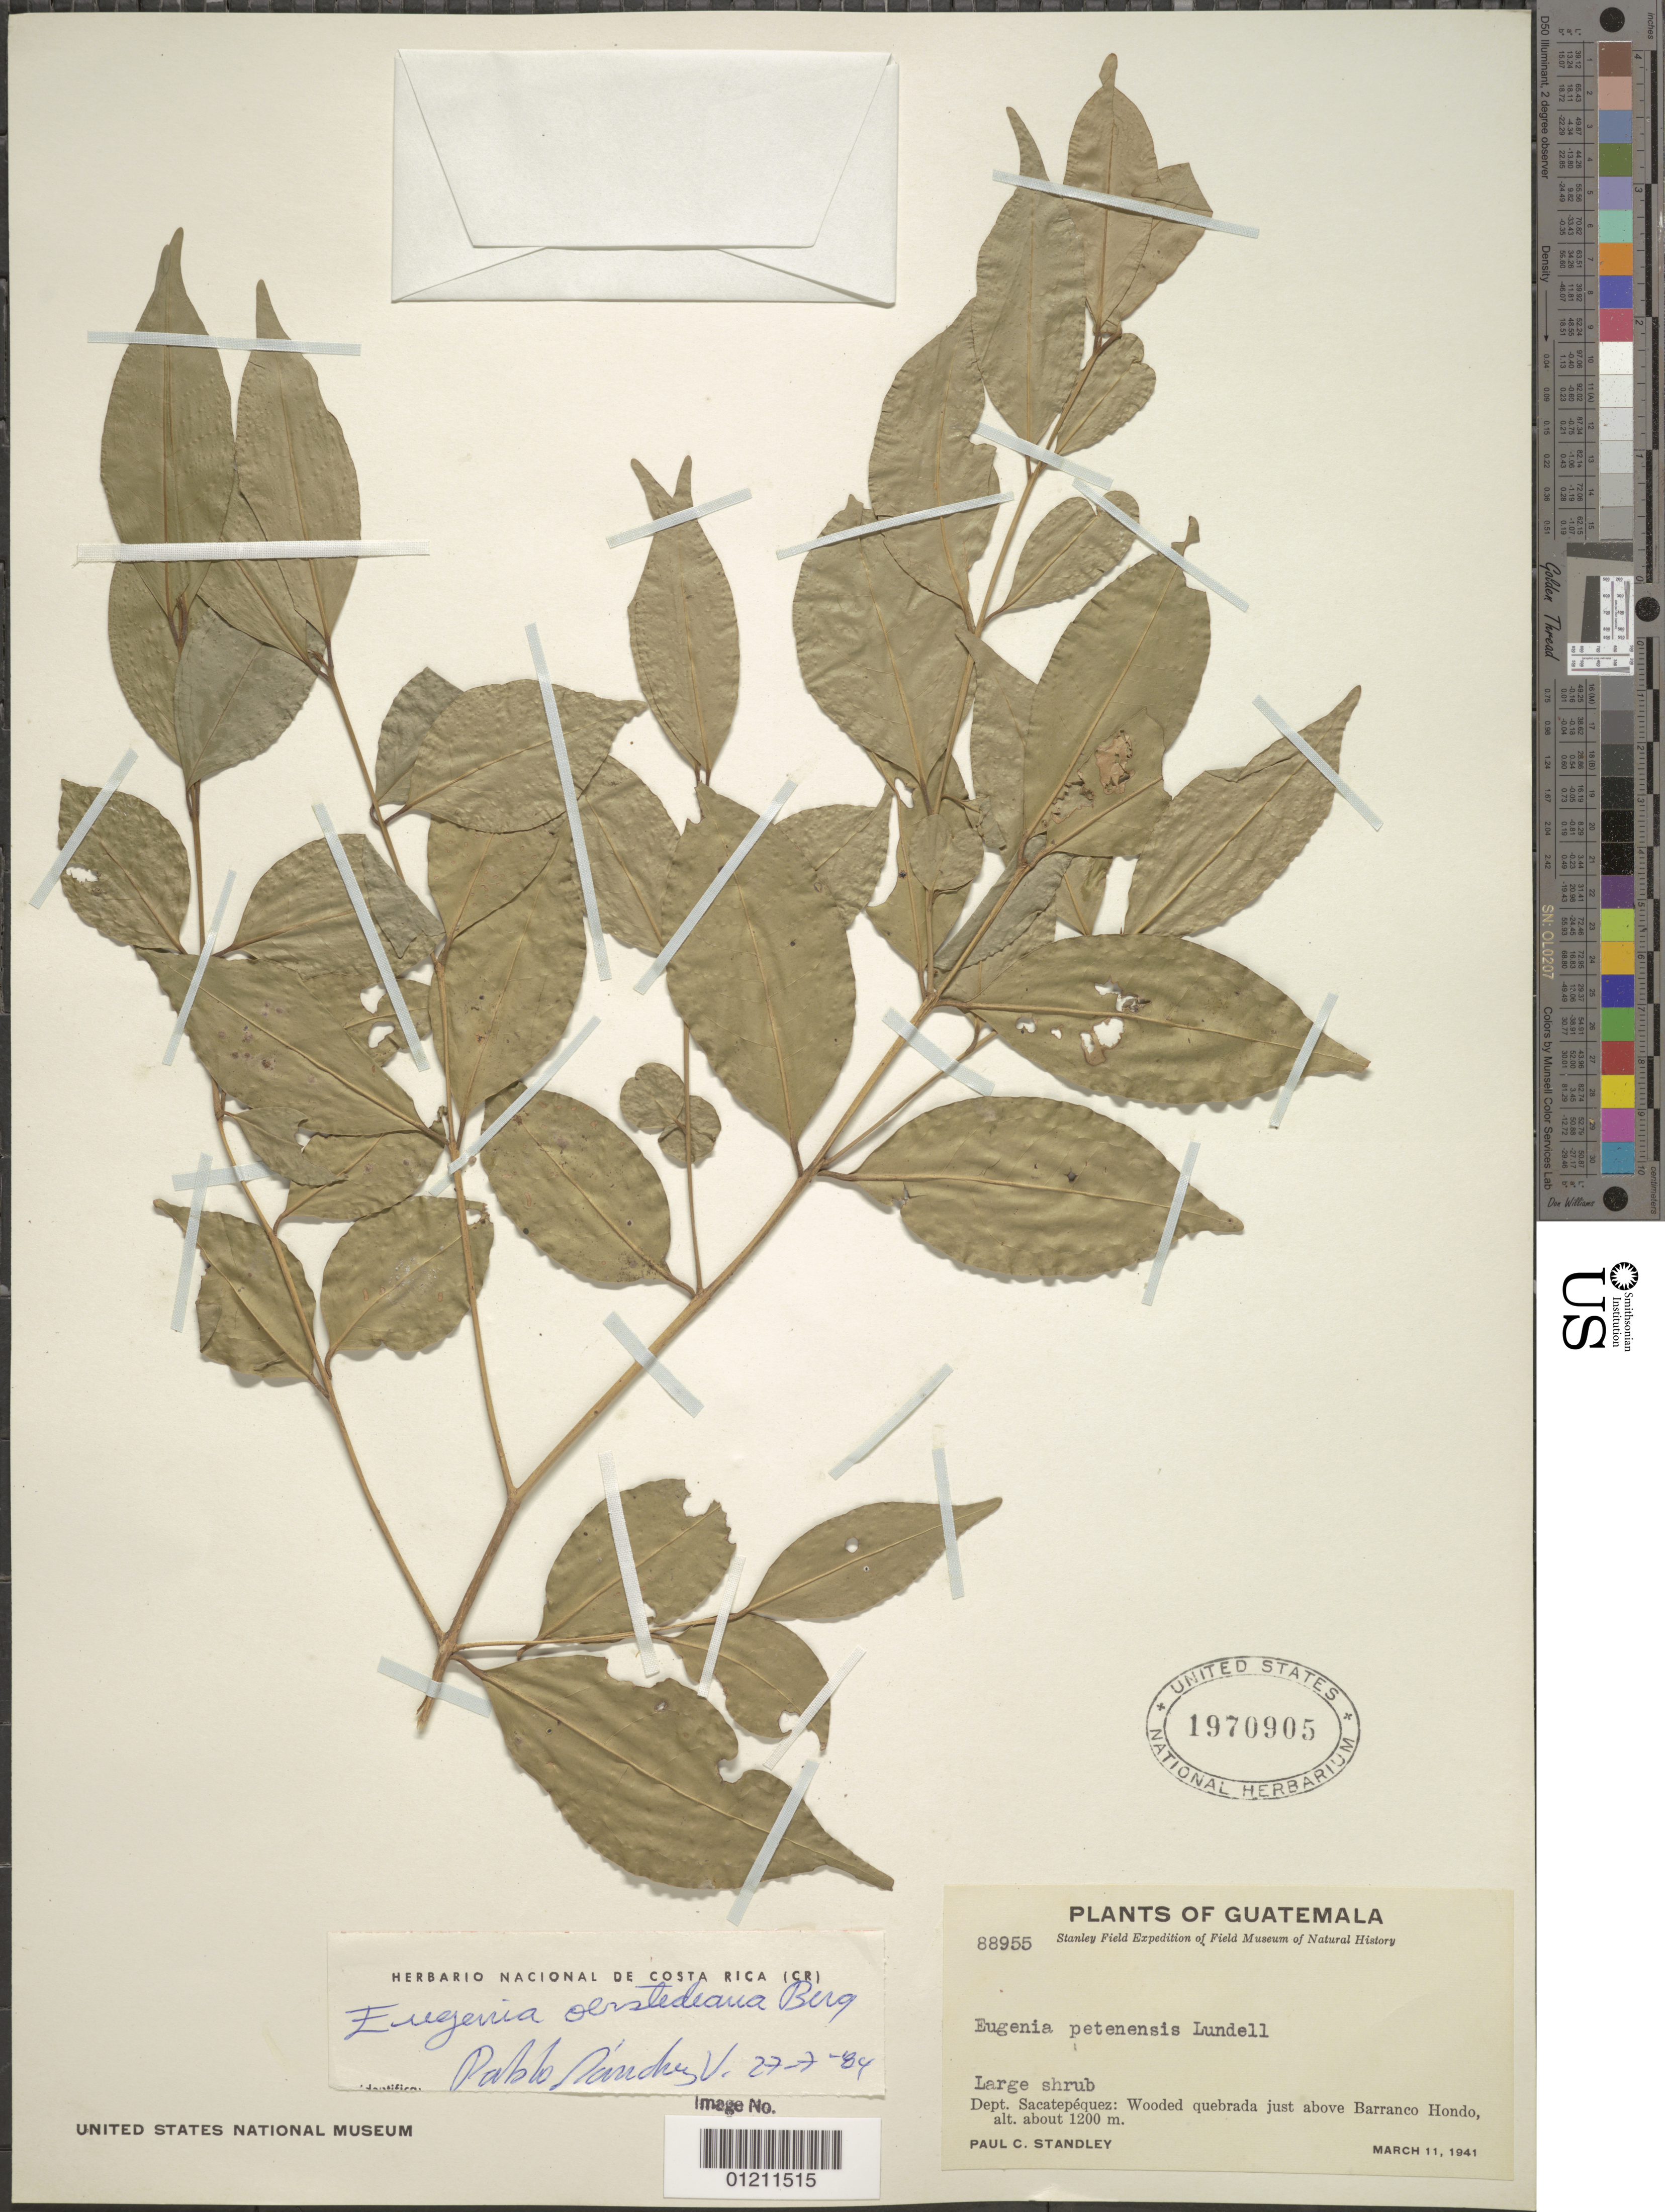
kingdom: Plantae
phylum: Tracheophyta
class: Magnoliopsida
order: Myrtales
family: Myrtaceae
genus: Eugenia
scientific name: Eugenia oerstediana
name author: O. Berg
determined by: Sánchez Vindas, P. E.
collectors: P. C. Standley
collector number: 88955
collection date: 1941-03-11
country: Guatemala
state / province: Sacatepéquez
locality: Wooded quebrada just above Barranco Hondo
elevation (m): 1200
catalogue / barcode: US 1970905